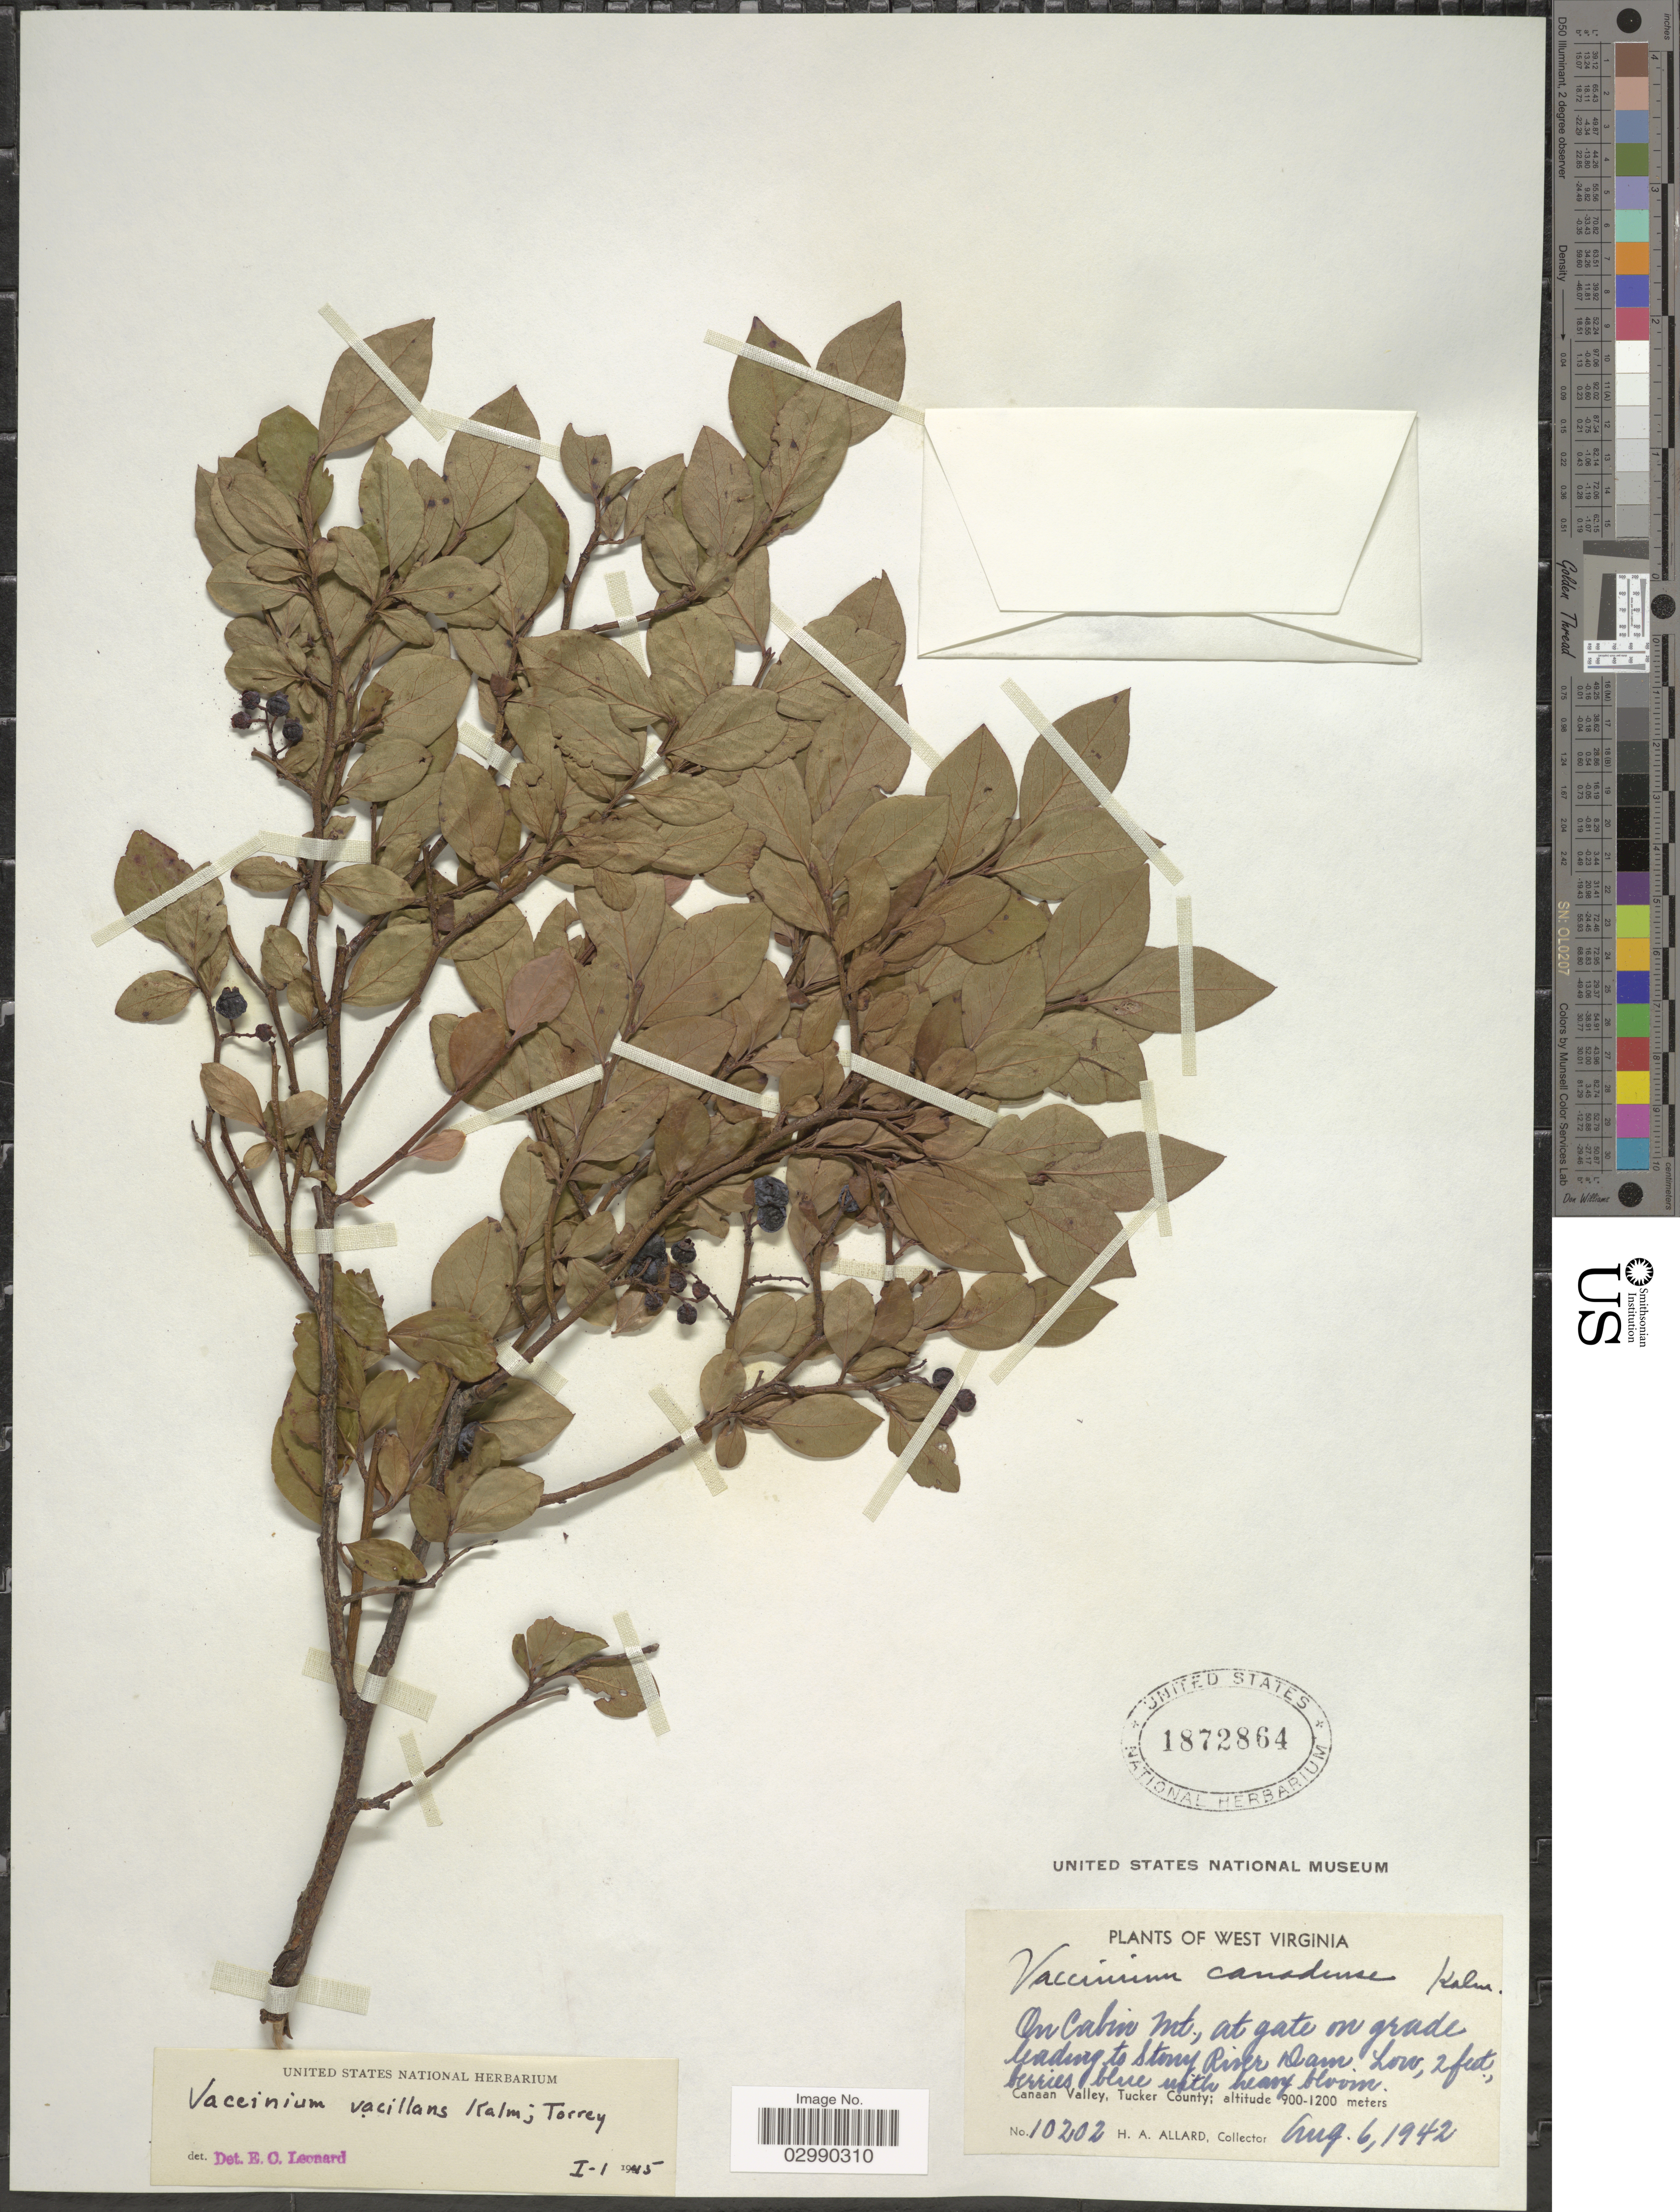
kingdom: Plantae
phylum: Tracheophyta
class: Magnoliopsida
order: Ericales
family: Ericaceae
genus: Vaccinium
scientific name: Vaccinium vacillans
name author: Kalm ex Torr.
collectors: H. A. Allard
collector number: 10202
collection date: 1942-08-06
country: United States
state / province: West Virginia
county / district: Tucker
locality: On cabin Mt., at gate on grade leading to stony River Dam, Canaan Valley, Tucker County.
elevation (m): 900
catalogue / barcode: US 1872864